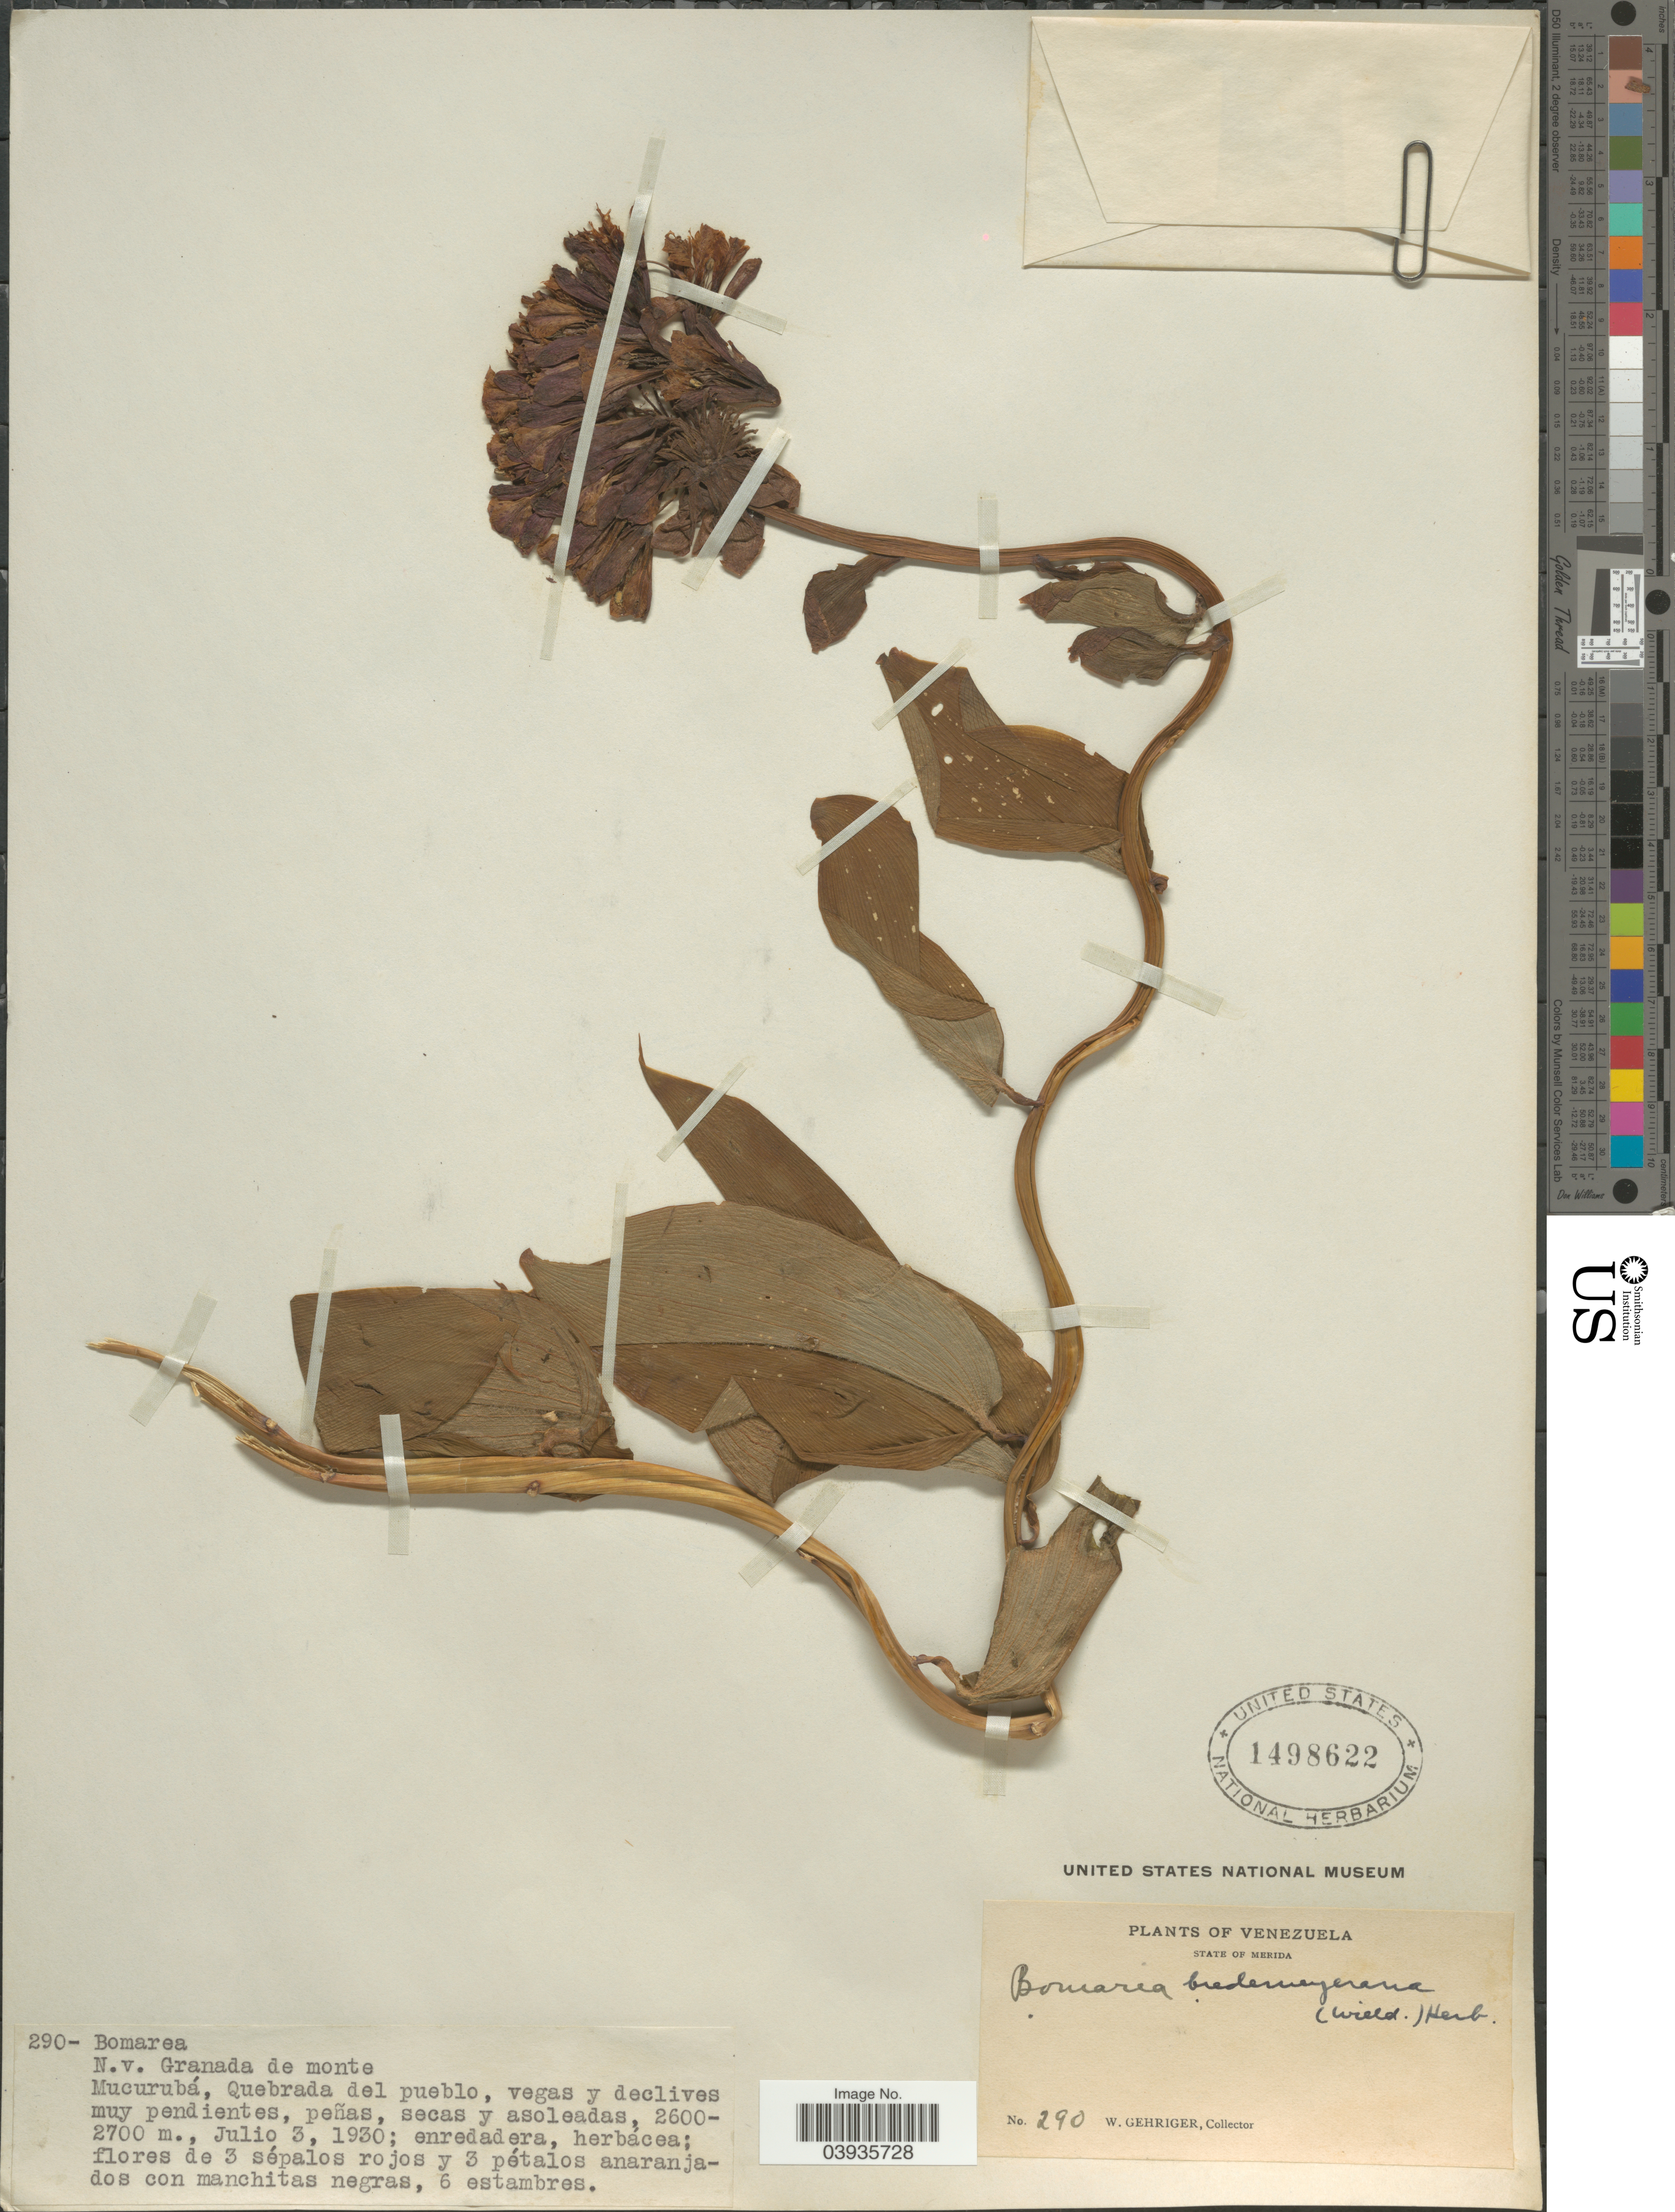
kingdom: Plantae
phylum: Tracheophyta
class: Liliopsida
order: Liliales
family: Alstroemeriaceae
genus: Bomarea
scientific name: Bomarea bredemeyeriana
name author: Herb.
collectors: W. Gehriger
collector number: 290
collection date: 1930-07-03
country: Venezuela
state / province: Merida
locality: Mucurubá, Quebrada del pueblo.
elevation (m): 2600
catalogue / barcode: US 1498622